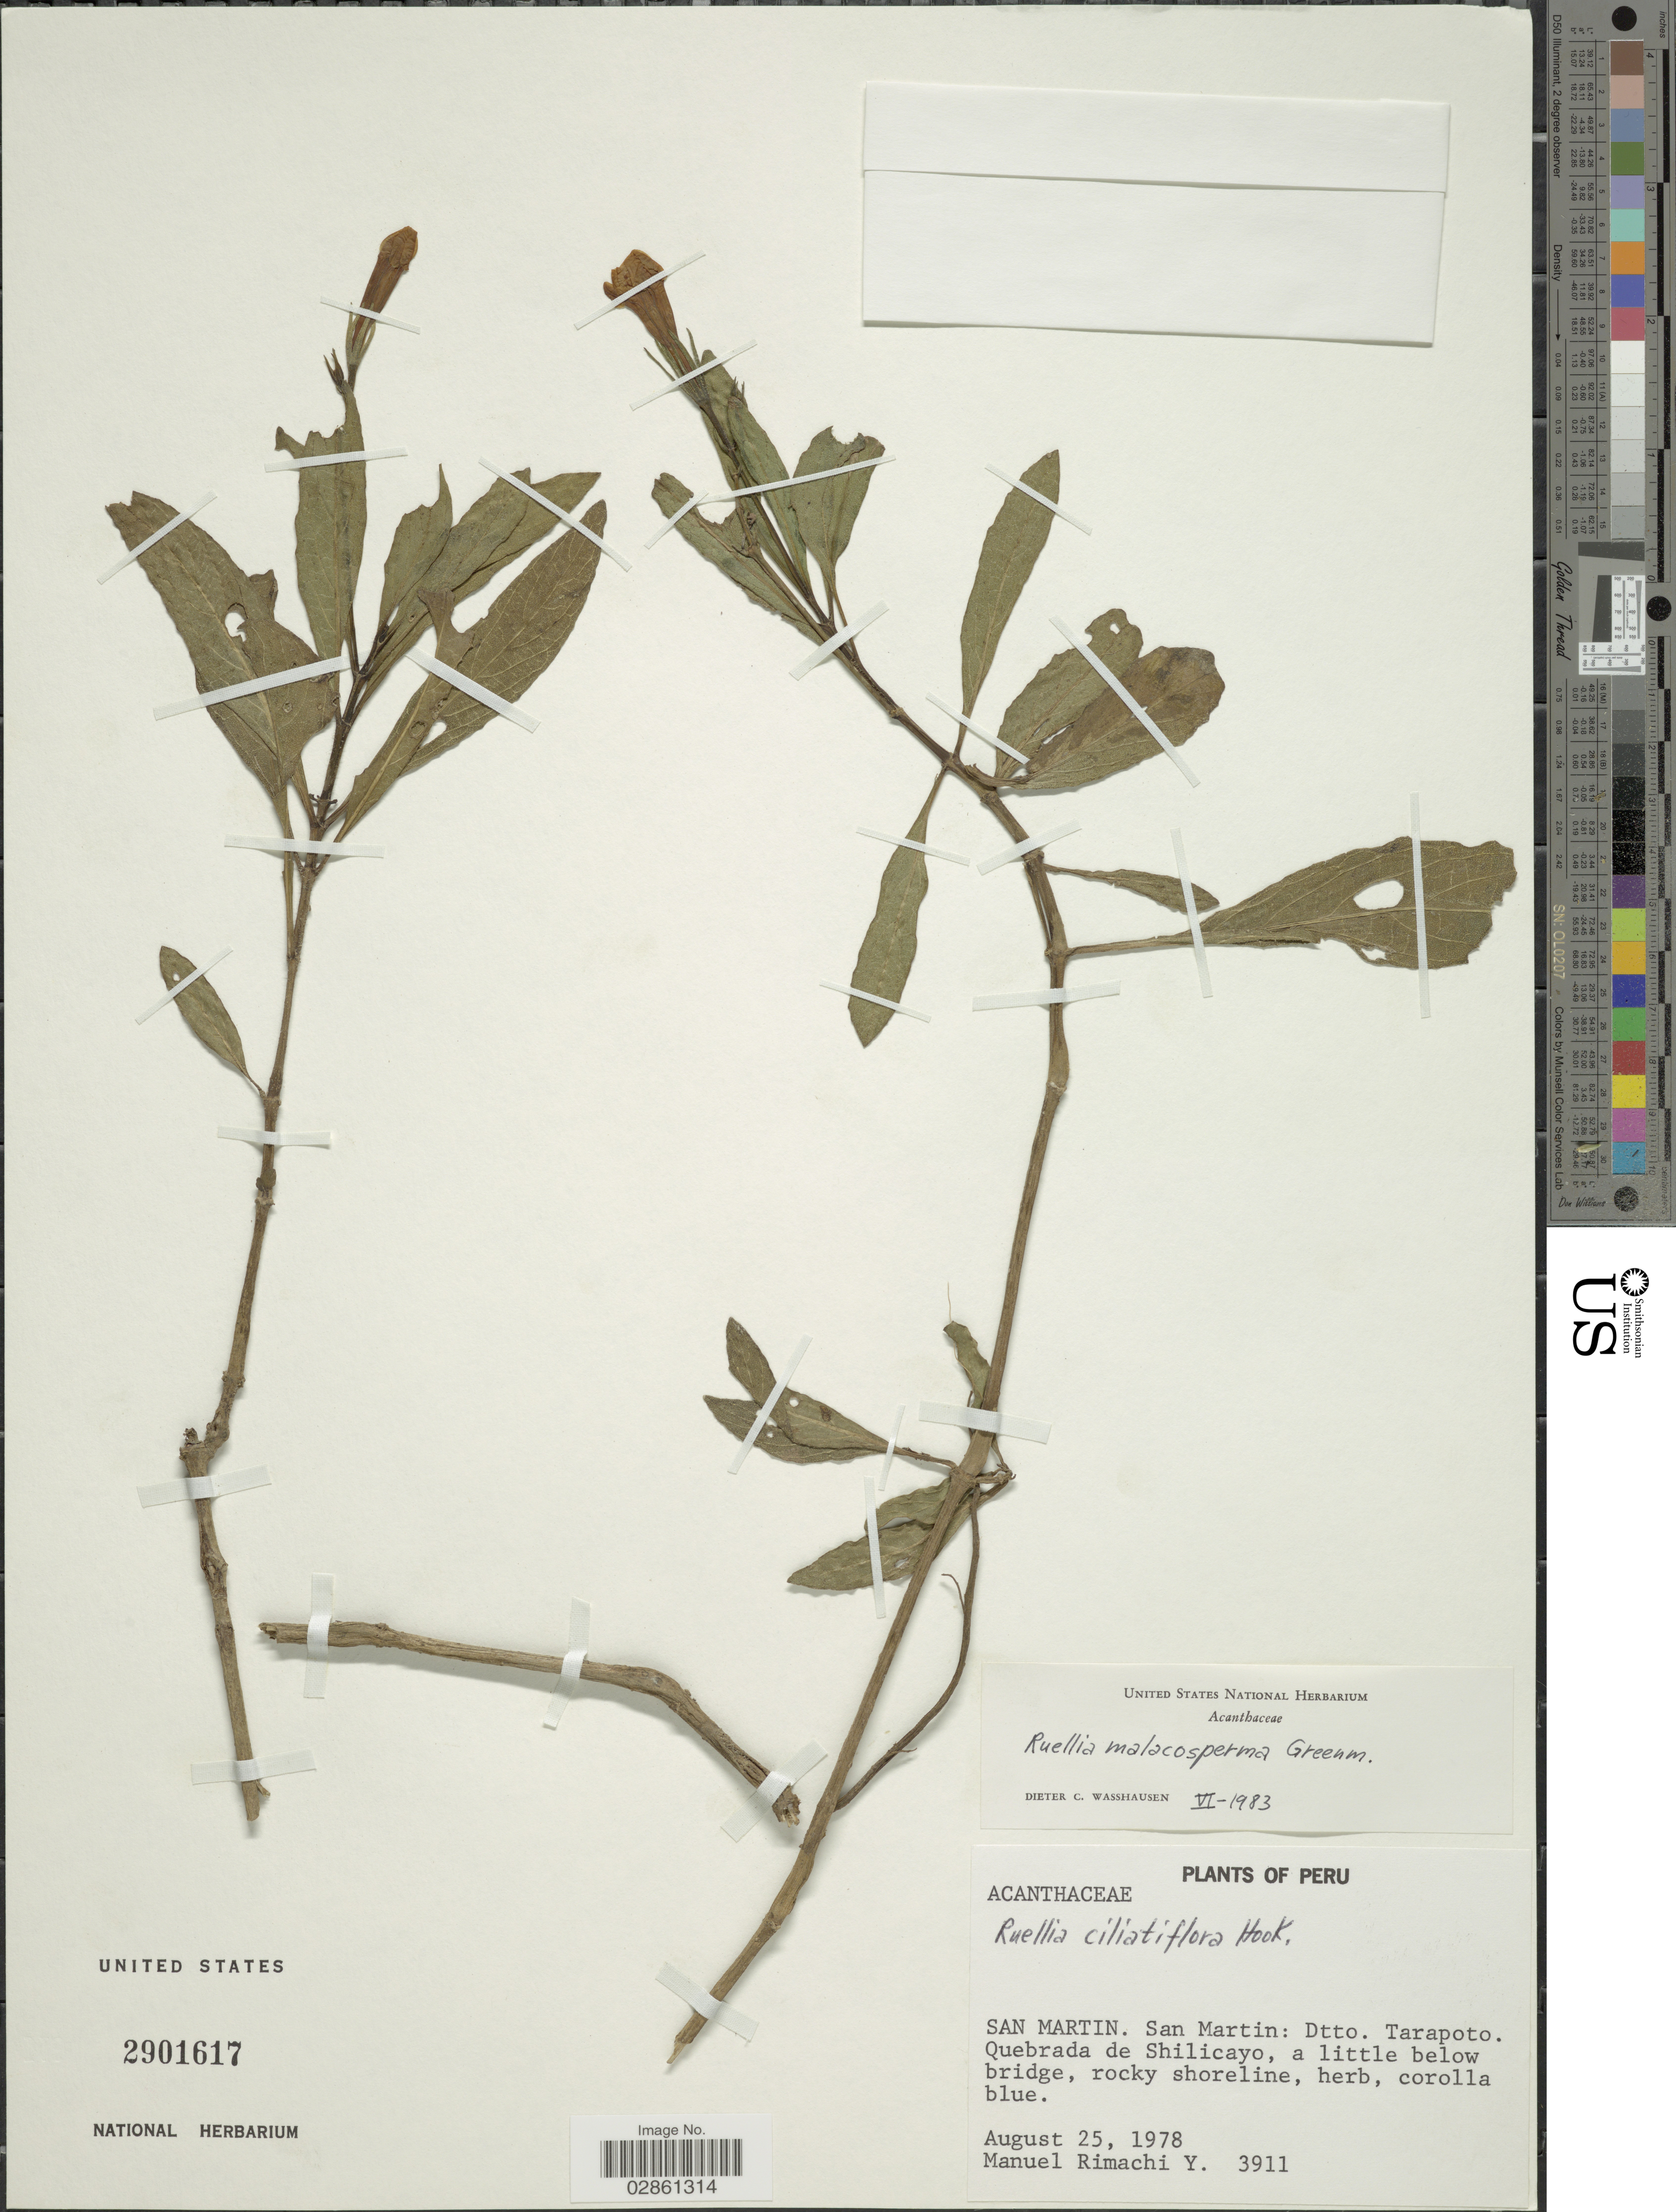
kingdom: Plantae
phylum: Tracheophyta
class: Magnoliopsida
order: Lamiales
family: Acanthaceae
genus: Ruellia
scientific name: Ruellia malacosperma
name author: Greenm.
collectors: M. Rimachi Y.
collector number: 3911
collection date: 1978-08-25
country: Peru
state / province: San Martín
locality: San Martin: Dtto. Tarapoto. Quebrada de Shilicayo.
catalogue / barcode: US 2901617